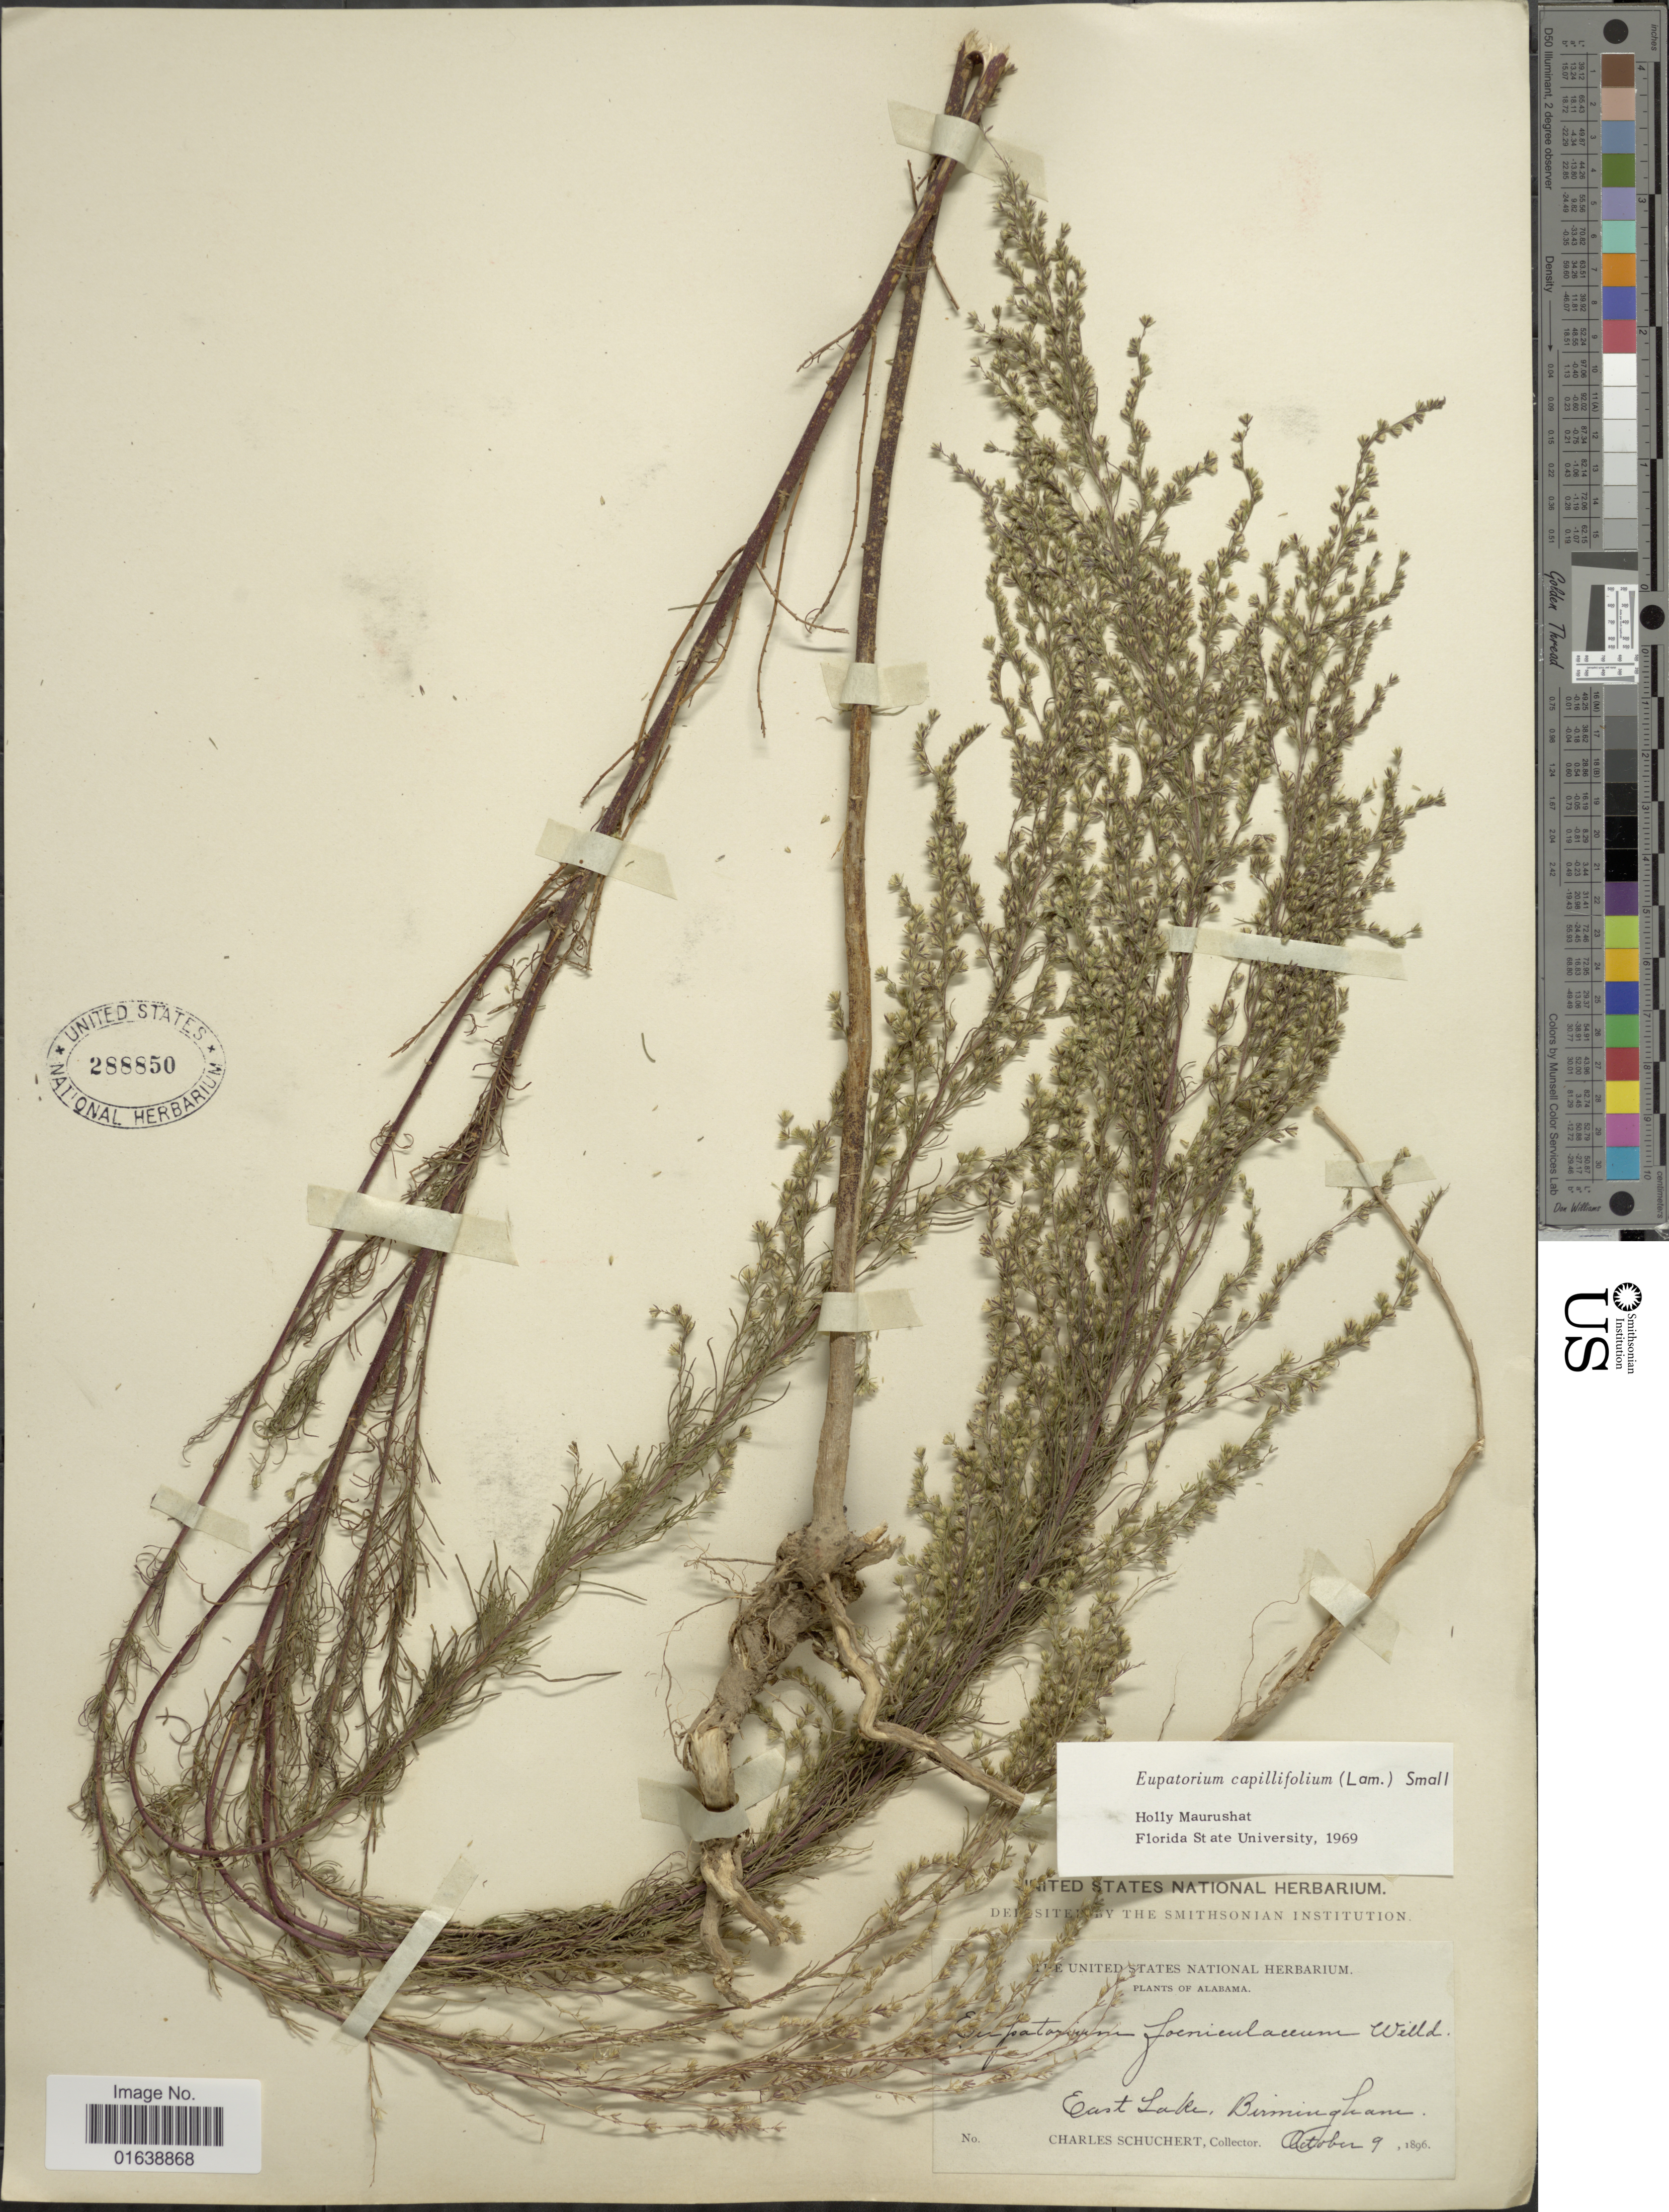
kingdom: Plantae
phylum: Tracheophyta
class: Magnoliopsida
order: Asterales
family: Asteraceae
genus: Eupatorium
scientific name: Eupatorium capillifolium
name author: (Lam.) Small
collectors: C. Schuchert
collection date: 1896-10-09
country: United States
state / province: Alabama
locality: Alabama. East Lake. Birmingham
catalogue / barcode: US 288850